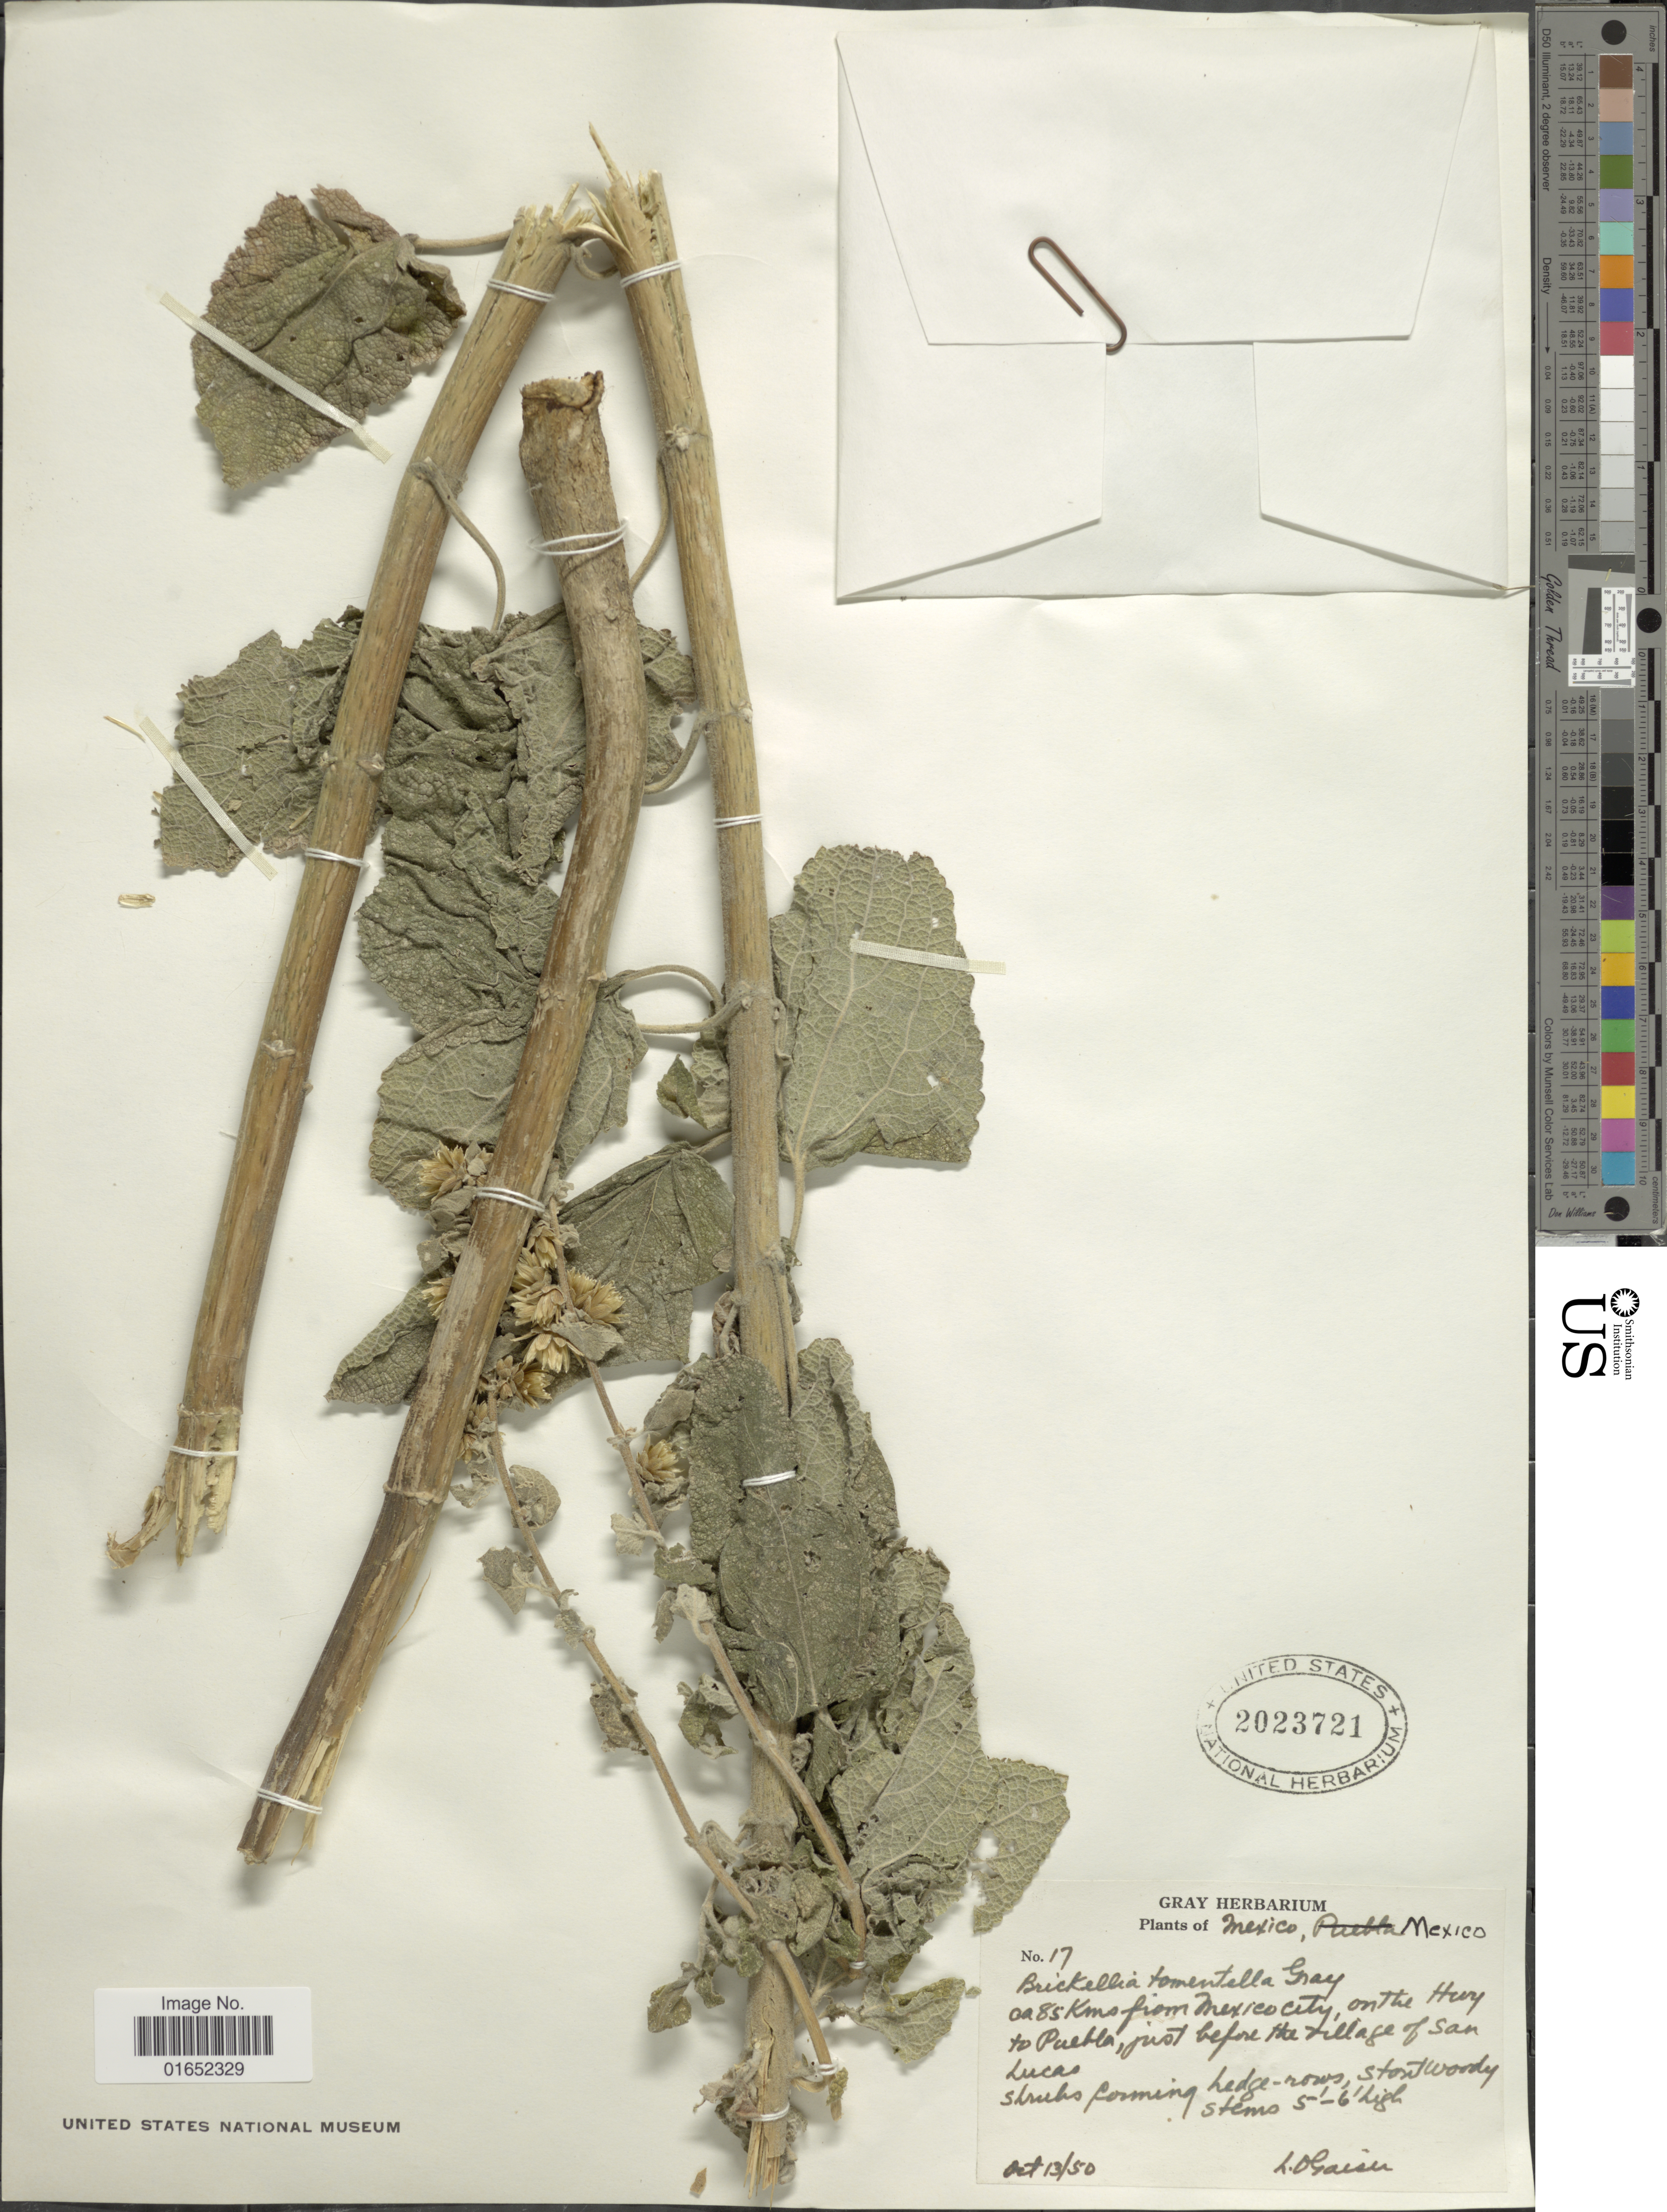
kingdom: Plantae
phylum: Tracheophyta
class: Magnoliopsida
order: Asterales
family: Asteraceae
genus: Brickellia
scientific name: Brickellia tomentella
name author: A. Gray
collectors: L. Gaiser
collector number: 17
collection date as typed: Transcribed d/m/y: 13/10/50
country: Mexico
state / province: México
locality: Ca 85 Kms from Mexico City, on the Hwy to Puebla, just before the village of San Lucas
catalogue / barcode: US 2023721